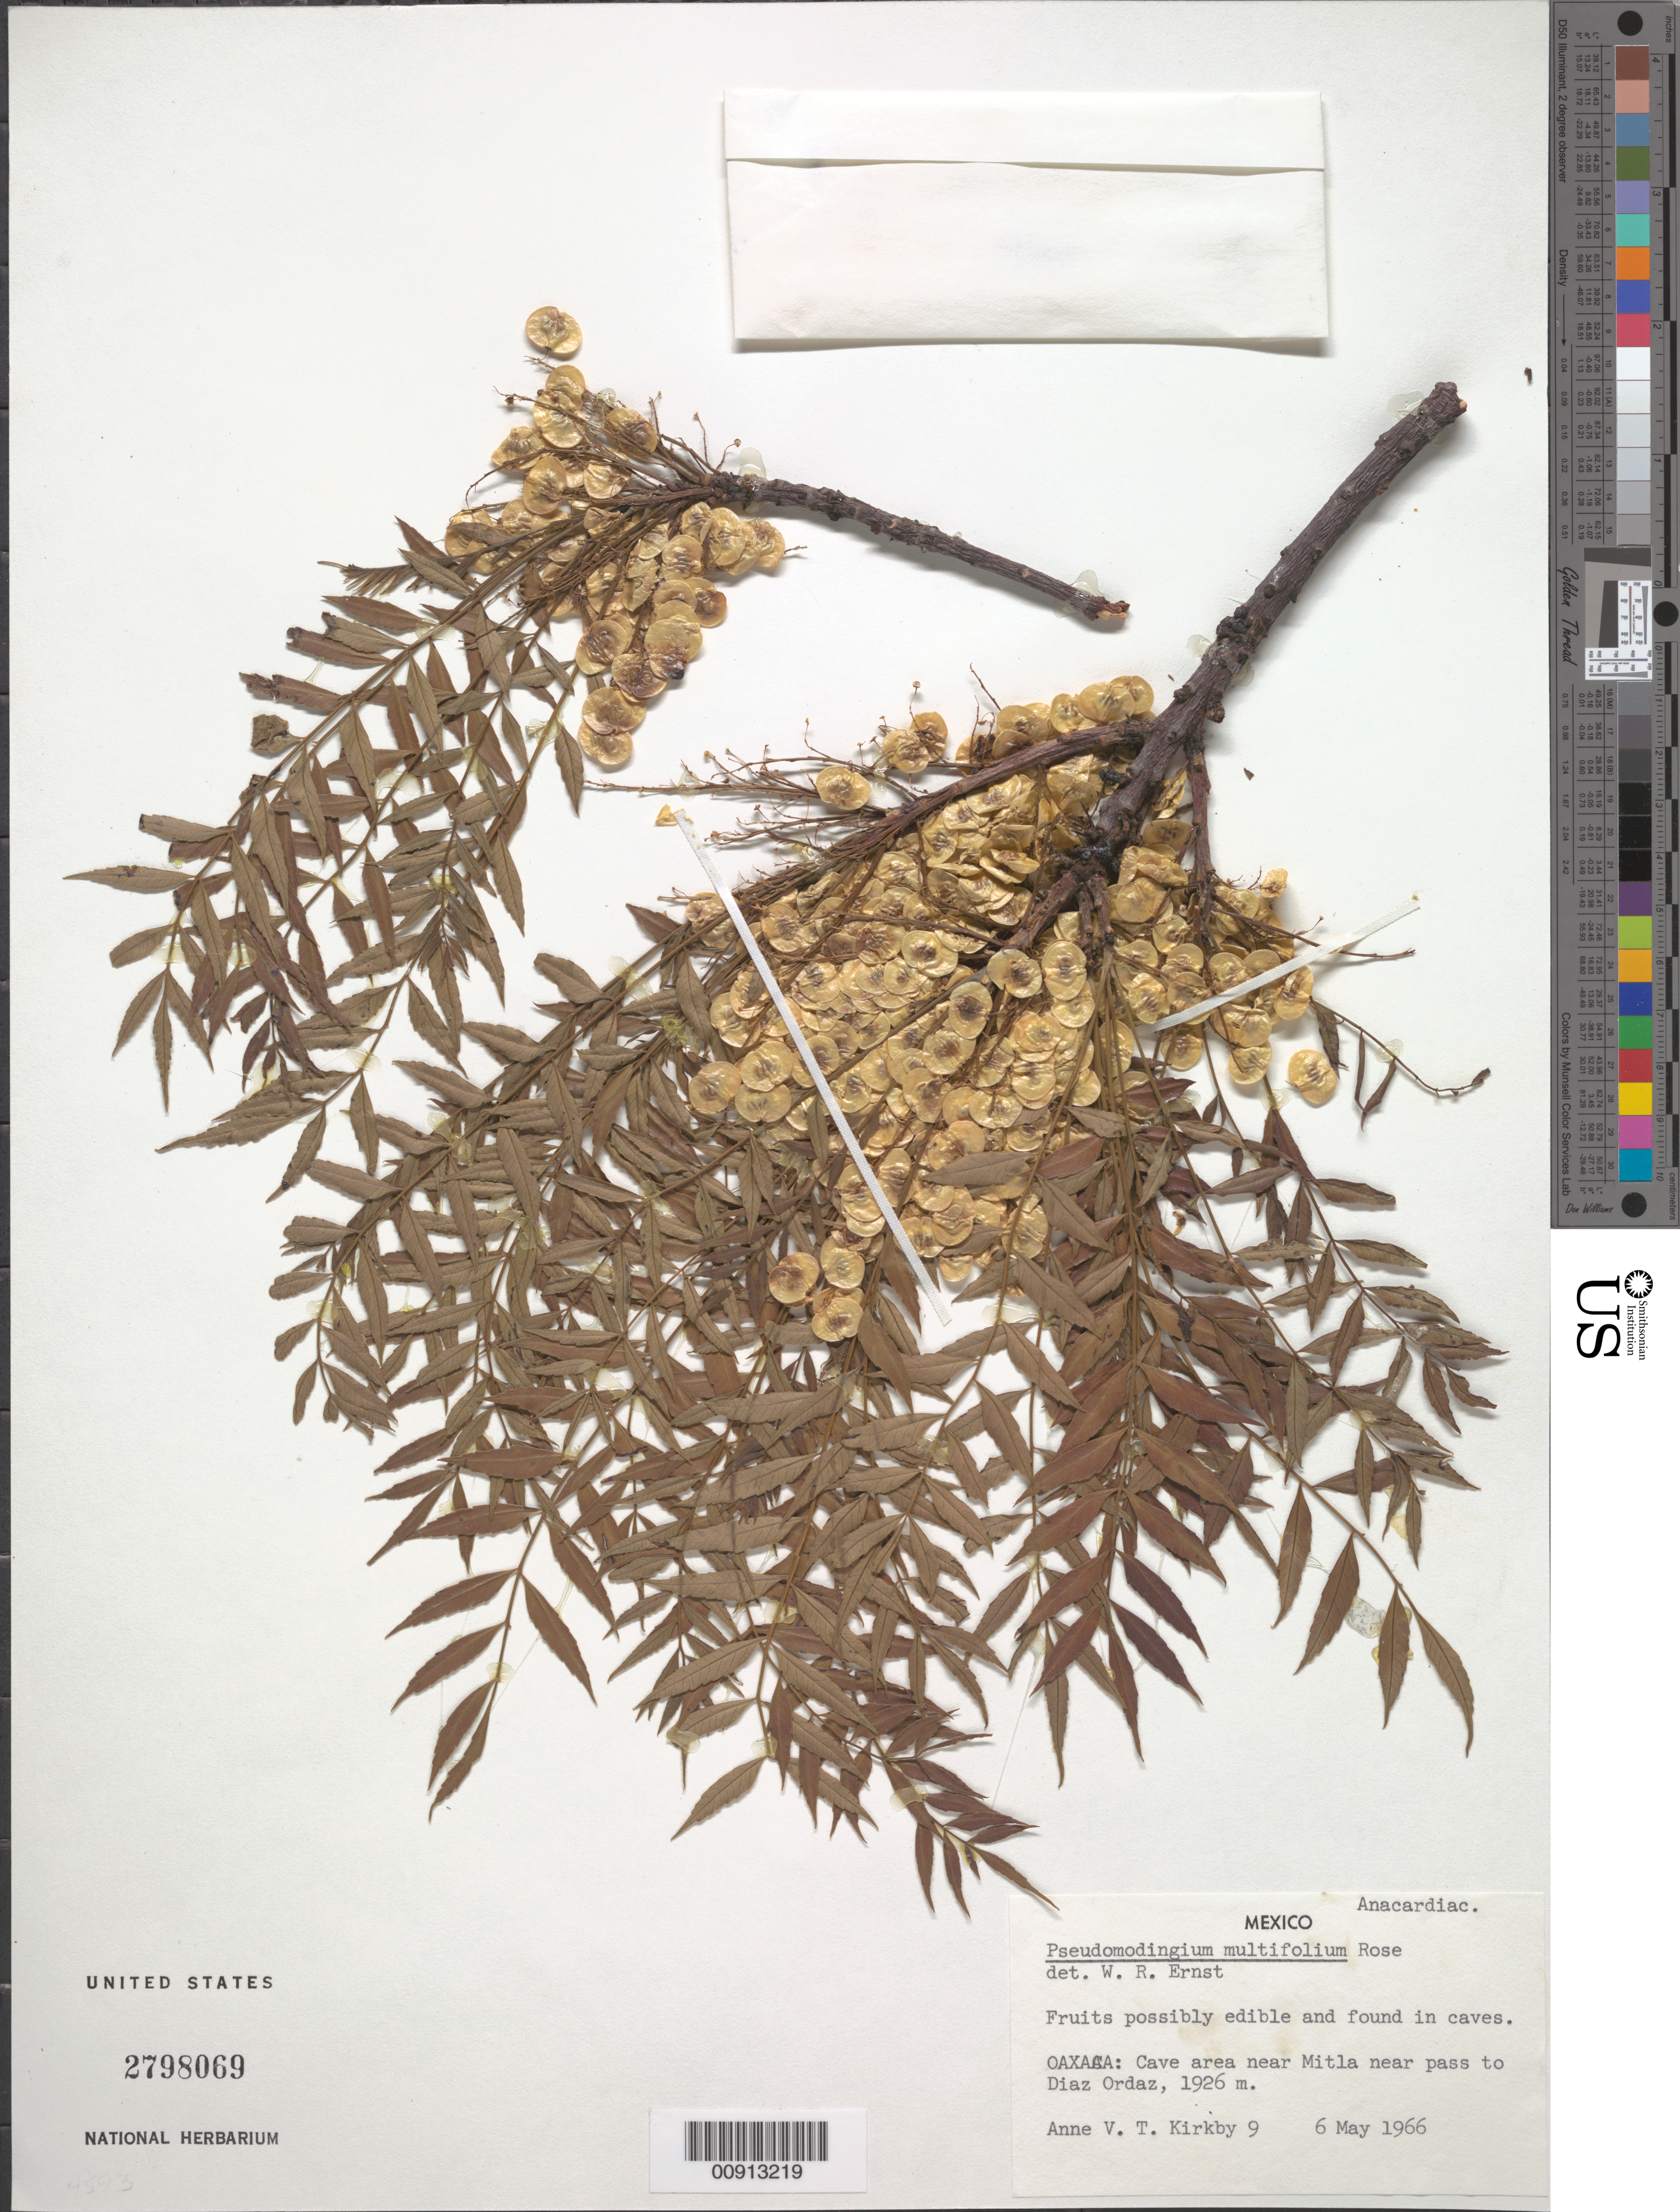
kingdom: Plantae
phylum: Tracheophyta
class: Magnoliopsida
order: Sapindales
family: Anacardiaceae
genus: Pseudosmodingium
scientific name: Pseudosmodingium multifolium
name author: Rose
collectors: Kirkby, V. T.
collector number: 9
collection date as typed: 06 May 1966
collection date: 1966-05-06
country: Mexico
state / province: Oaxaca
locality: Oaxaca: Cave area near Mitla near pass to Diaz Ordaz.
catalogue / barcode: US 2798069